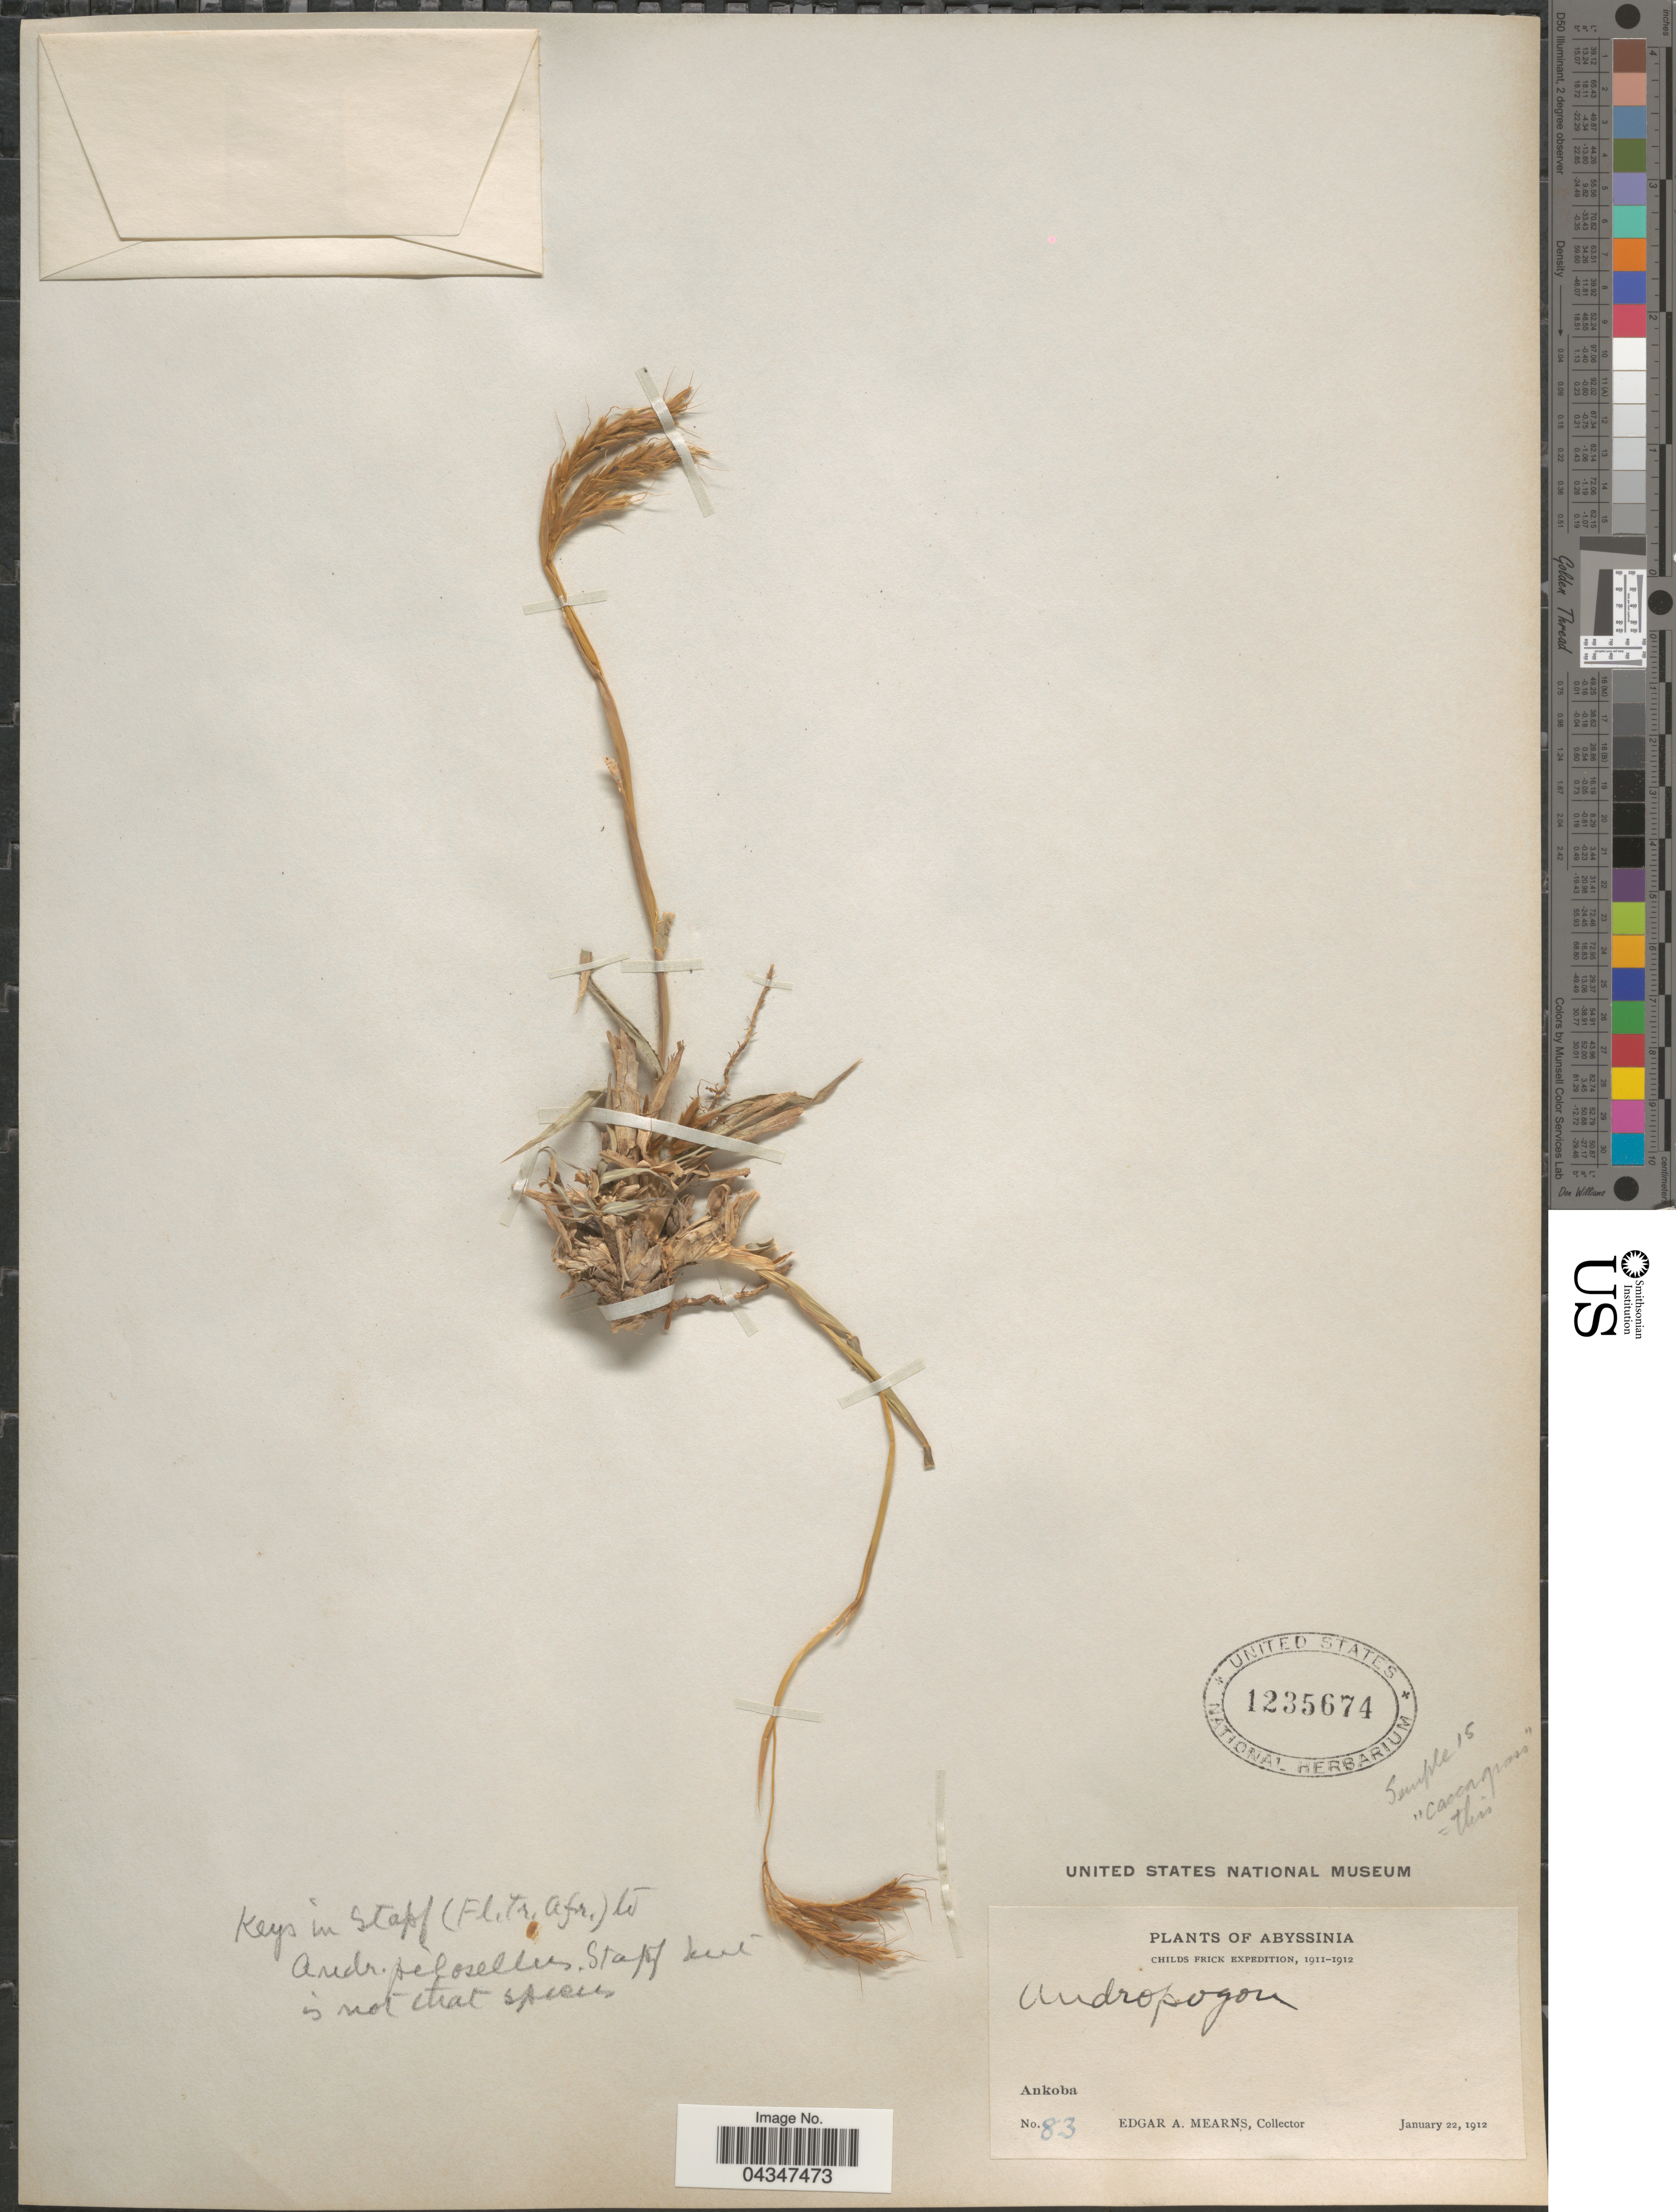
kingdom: Plantae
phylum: Tracheophyta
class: Liliopsida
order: Poales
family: Poaceae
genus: Andropogon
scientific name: Andropogon sp.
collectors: E. A. Mearns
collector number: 83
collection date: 1912-01-22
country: Ethiopia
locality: Abyssinia. Childs Frick Expedition, 1911-1912. Ankoba.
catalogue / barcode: US 1235674